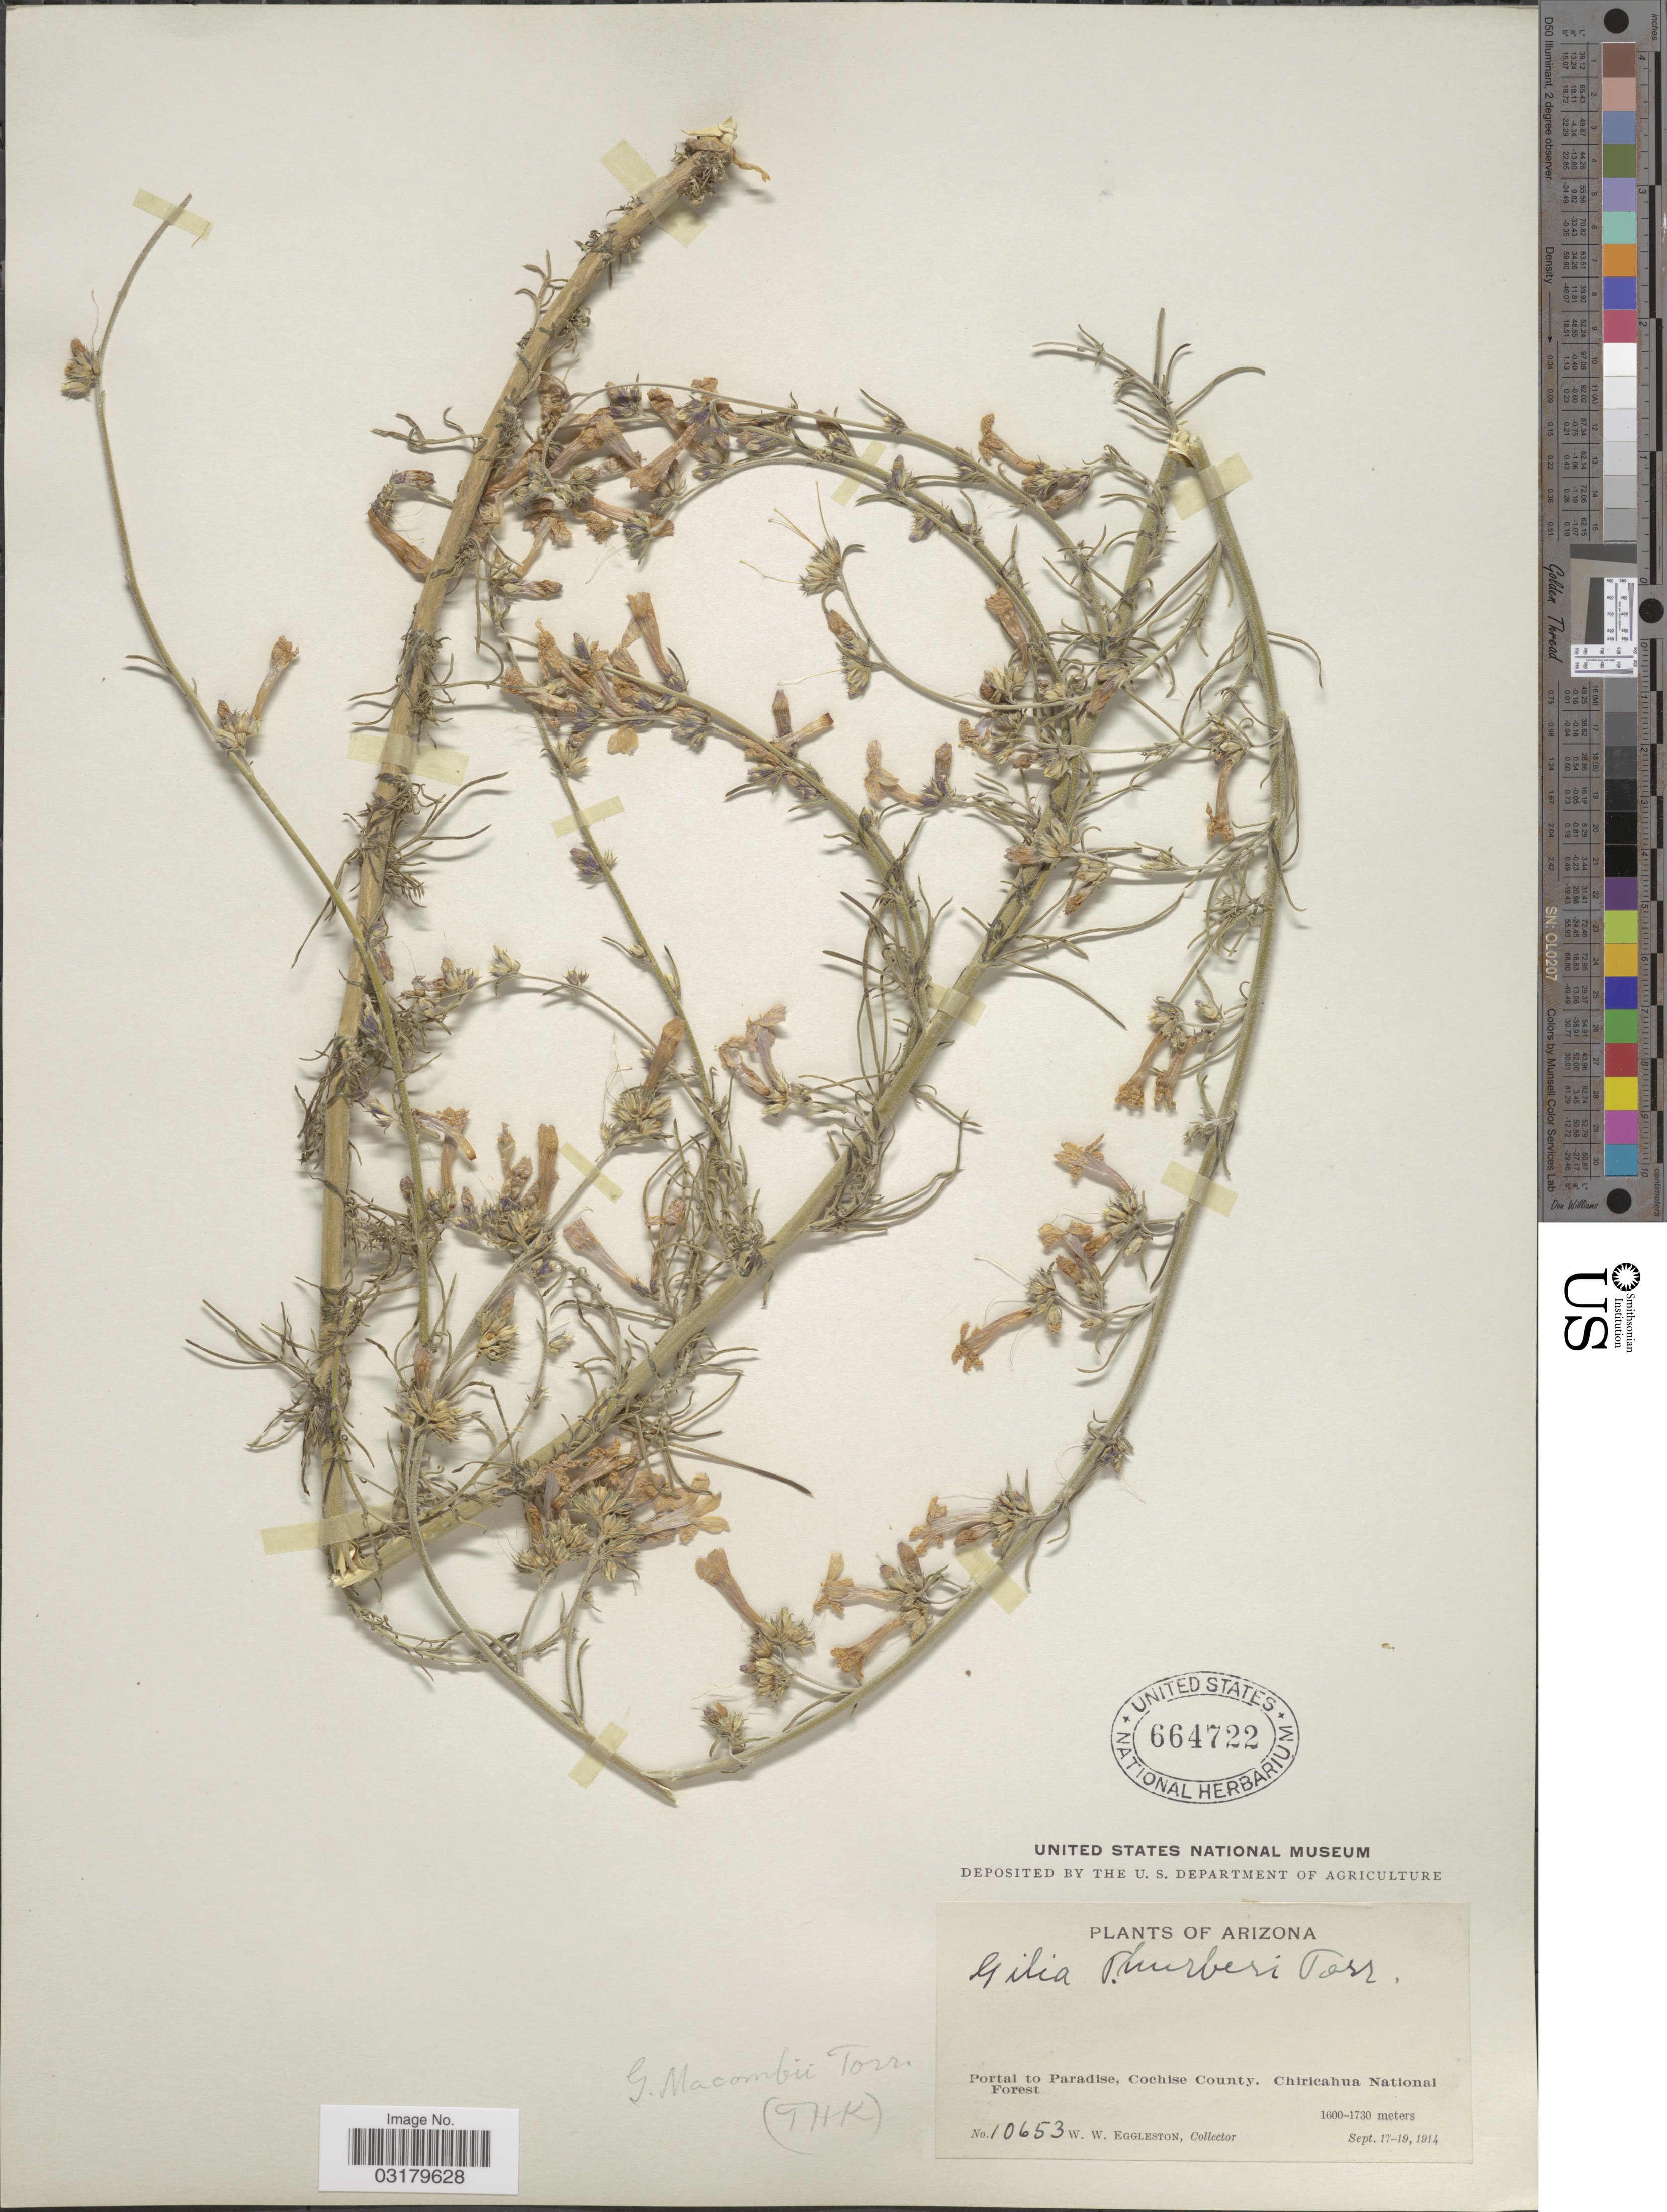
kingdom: Plantae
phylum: Tracheophyta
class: Magnoliopsida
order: Ericales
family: Polemoniaceae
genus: Ipomopsis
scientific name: Ipomopsis macombii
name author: (Torr. ex A. Gray) V.E. Grant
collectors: W. W. Eggleston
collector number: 10653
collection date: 1914-09-17/1914-09-19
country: United States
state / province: Arizona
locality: Portal to Paradise, Cochise County, Chiricahua National Forest.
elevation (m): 1600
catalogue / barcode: US 664722